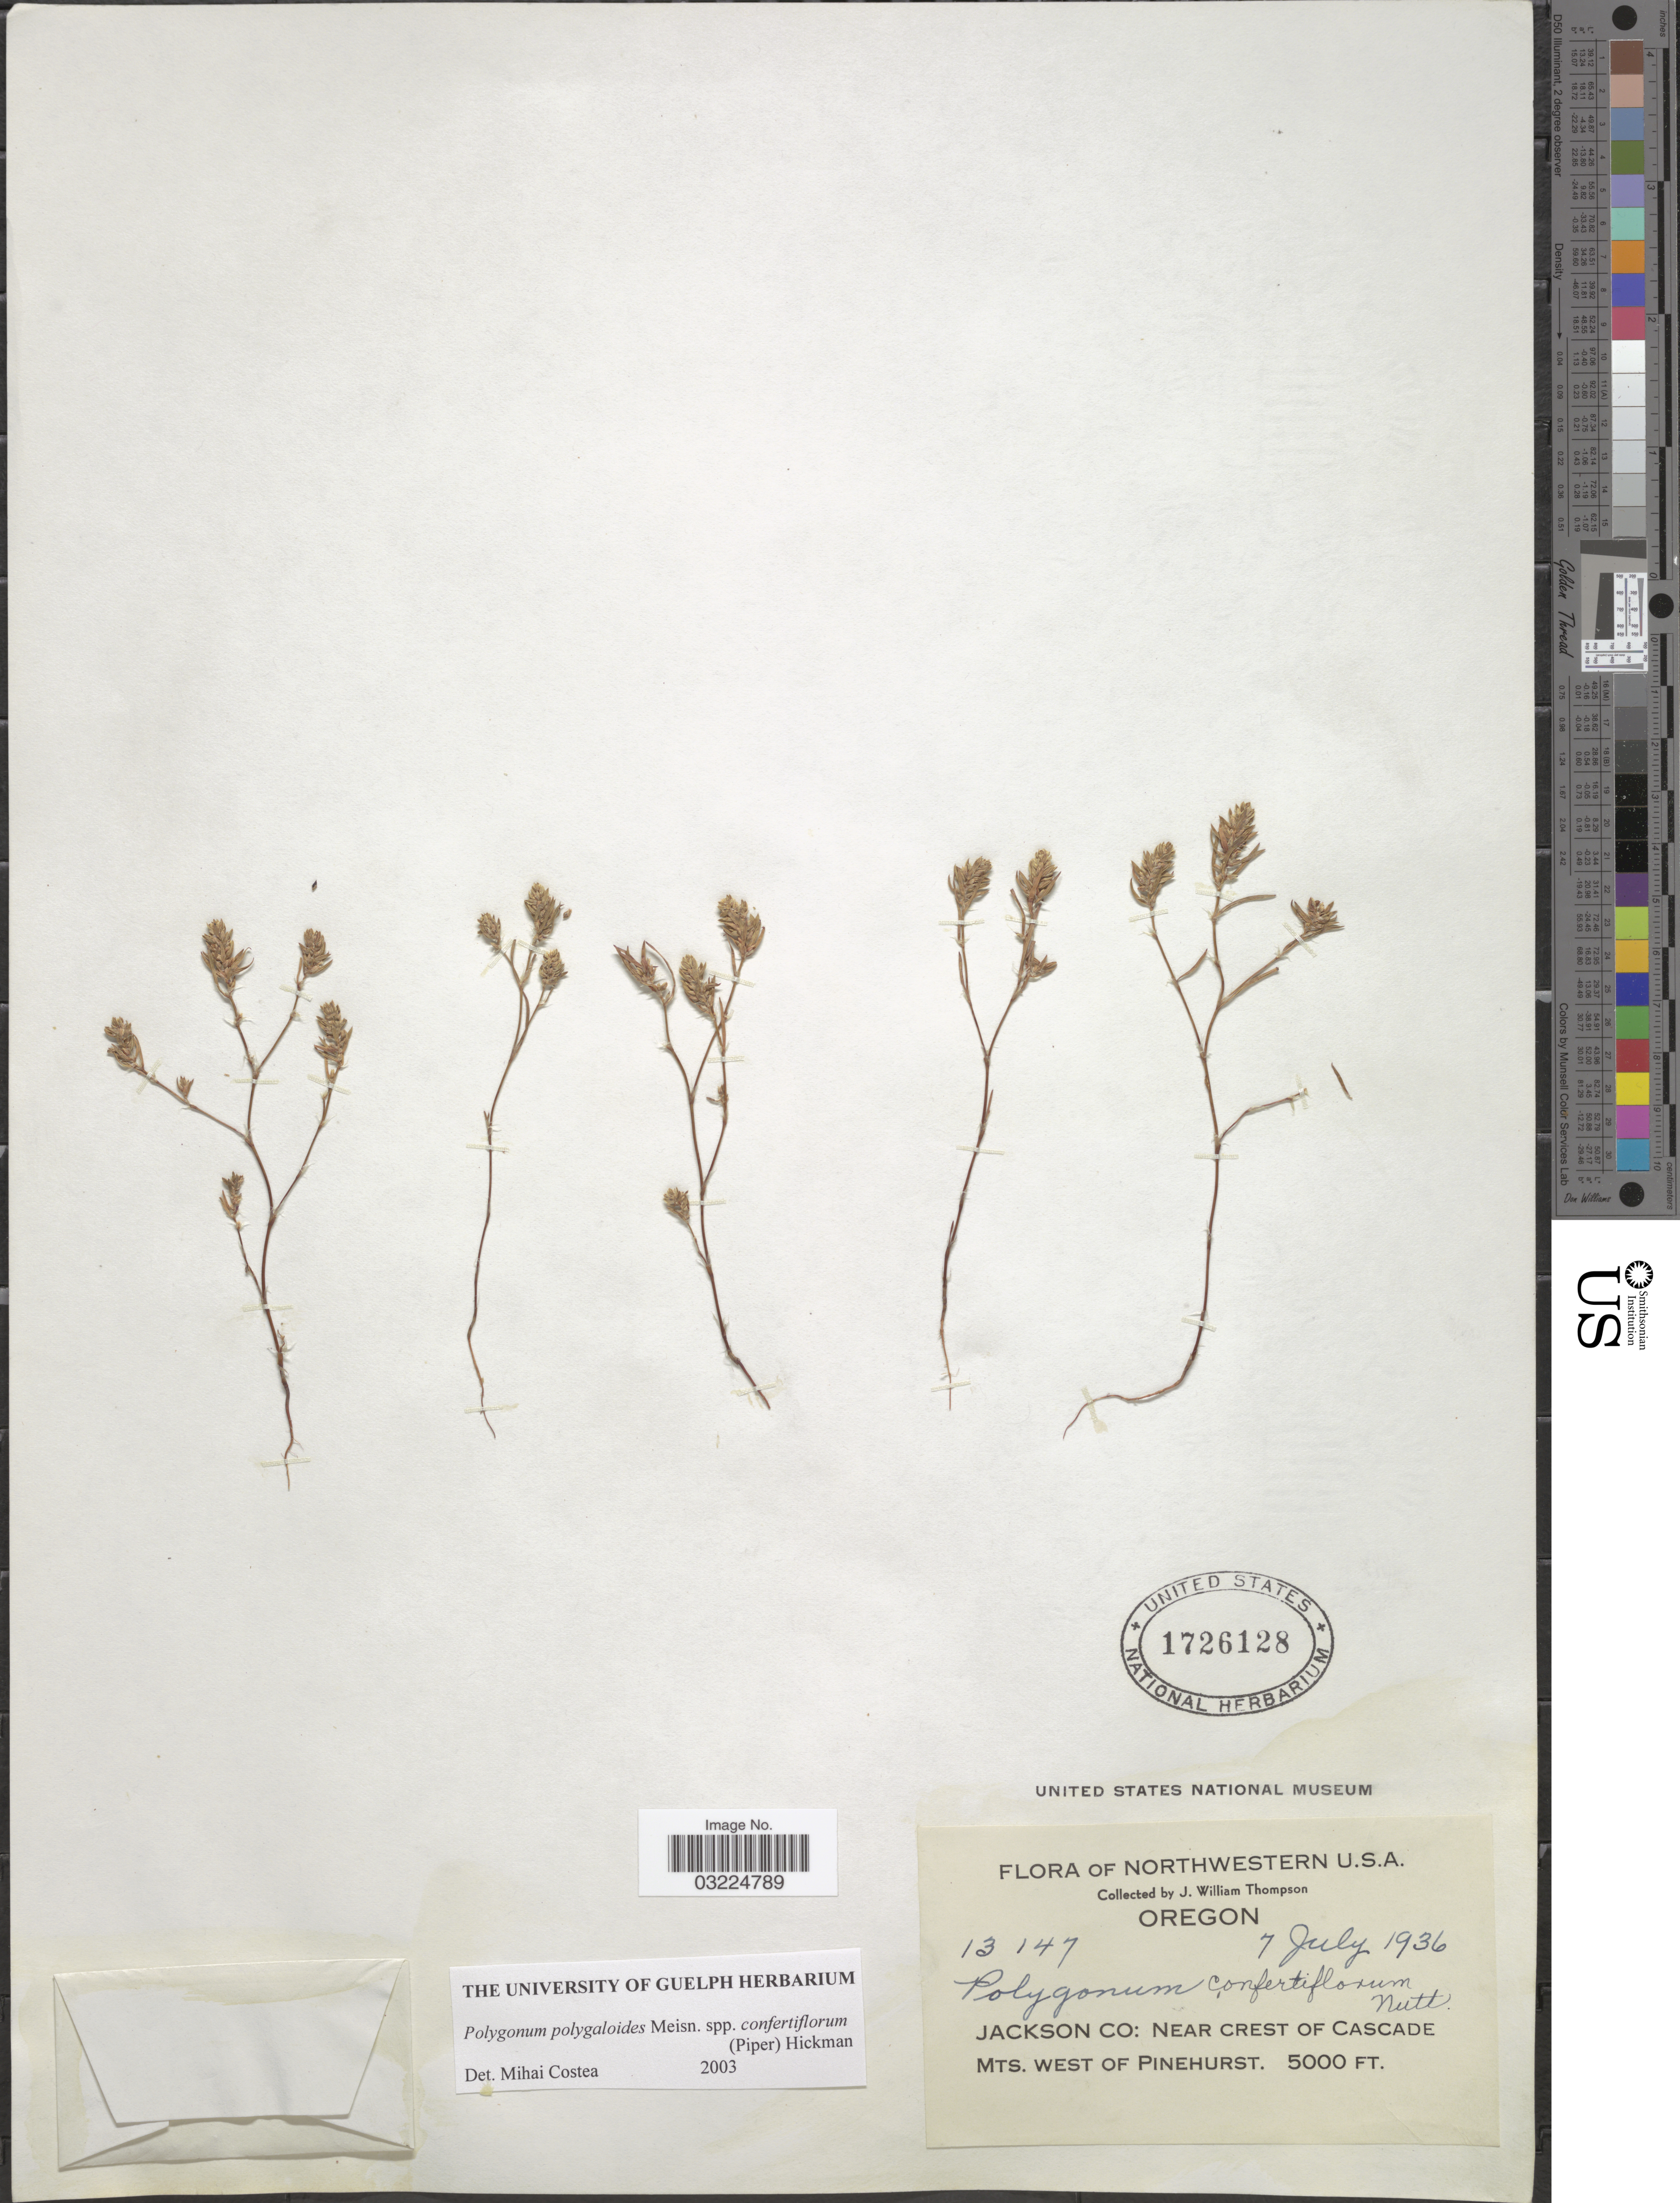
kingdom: Plantae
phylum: Tracheophyta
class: Magnoliopsida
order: Caryophyllales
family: Polygonaceae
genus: Polygonum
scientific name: Polygonum polygaloides subsp. confertiflorum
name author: (Nutt. ex Piper) Hickman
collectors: J. W. Thompson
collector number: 13147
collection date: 1936-07-07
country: United States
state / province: Oregon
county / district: Jackson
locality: Northwestern U.S.A. Jackson Co.: Near crest of Cascase Mts. west of Pinehurst.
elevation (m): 1524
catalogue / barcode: US 1726128